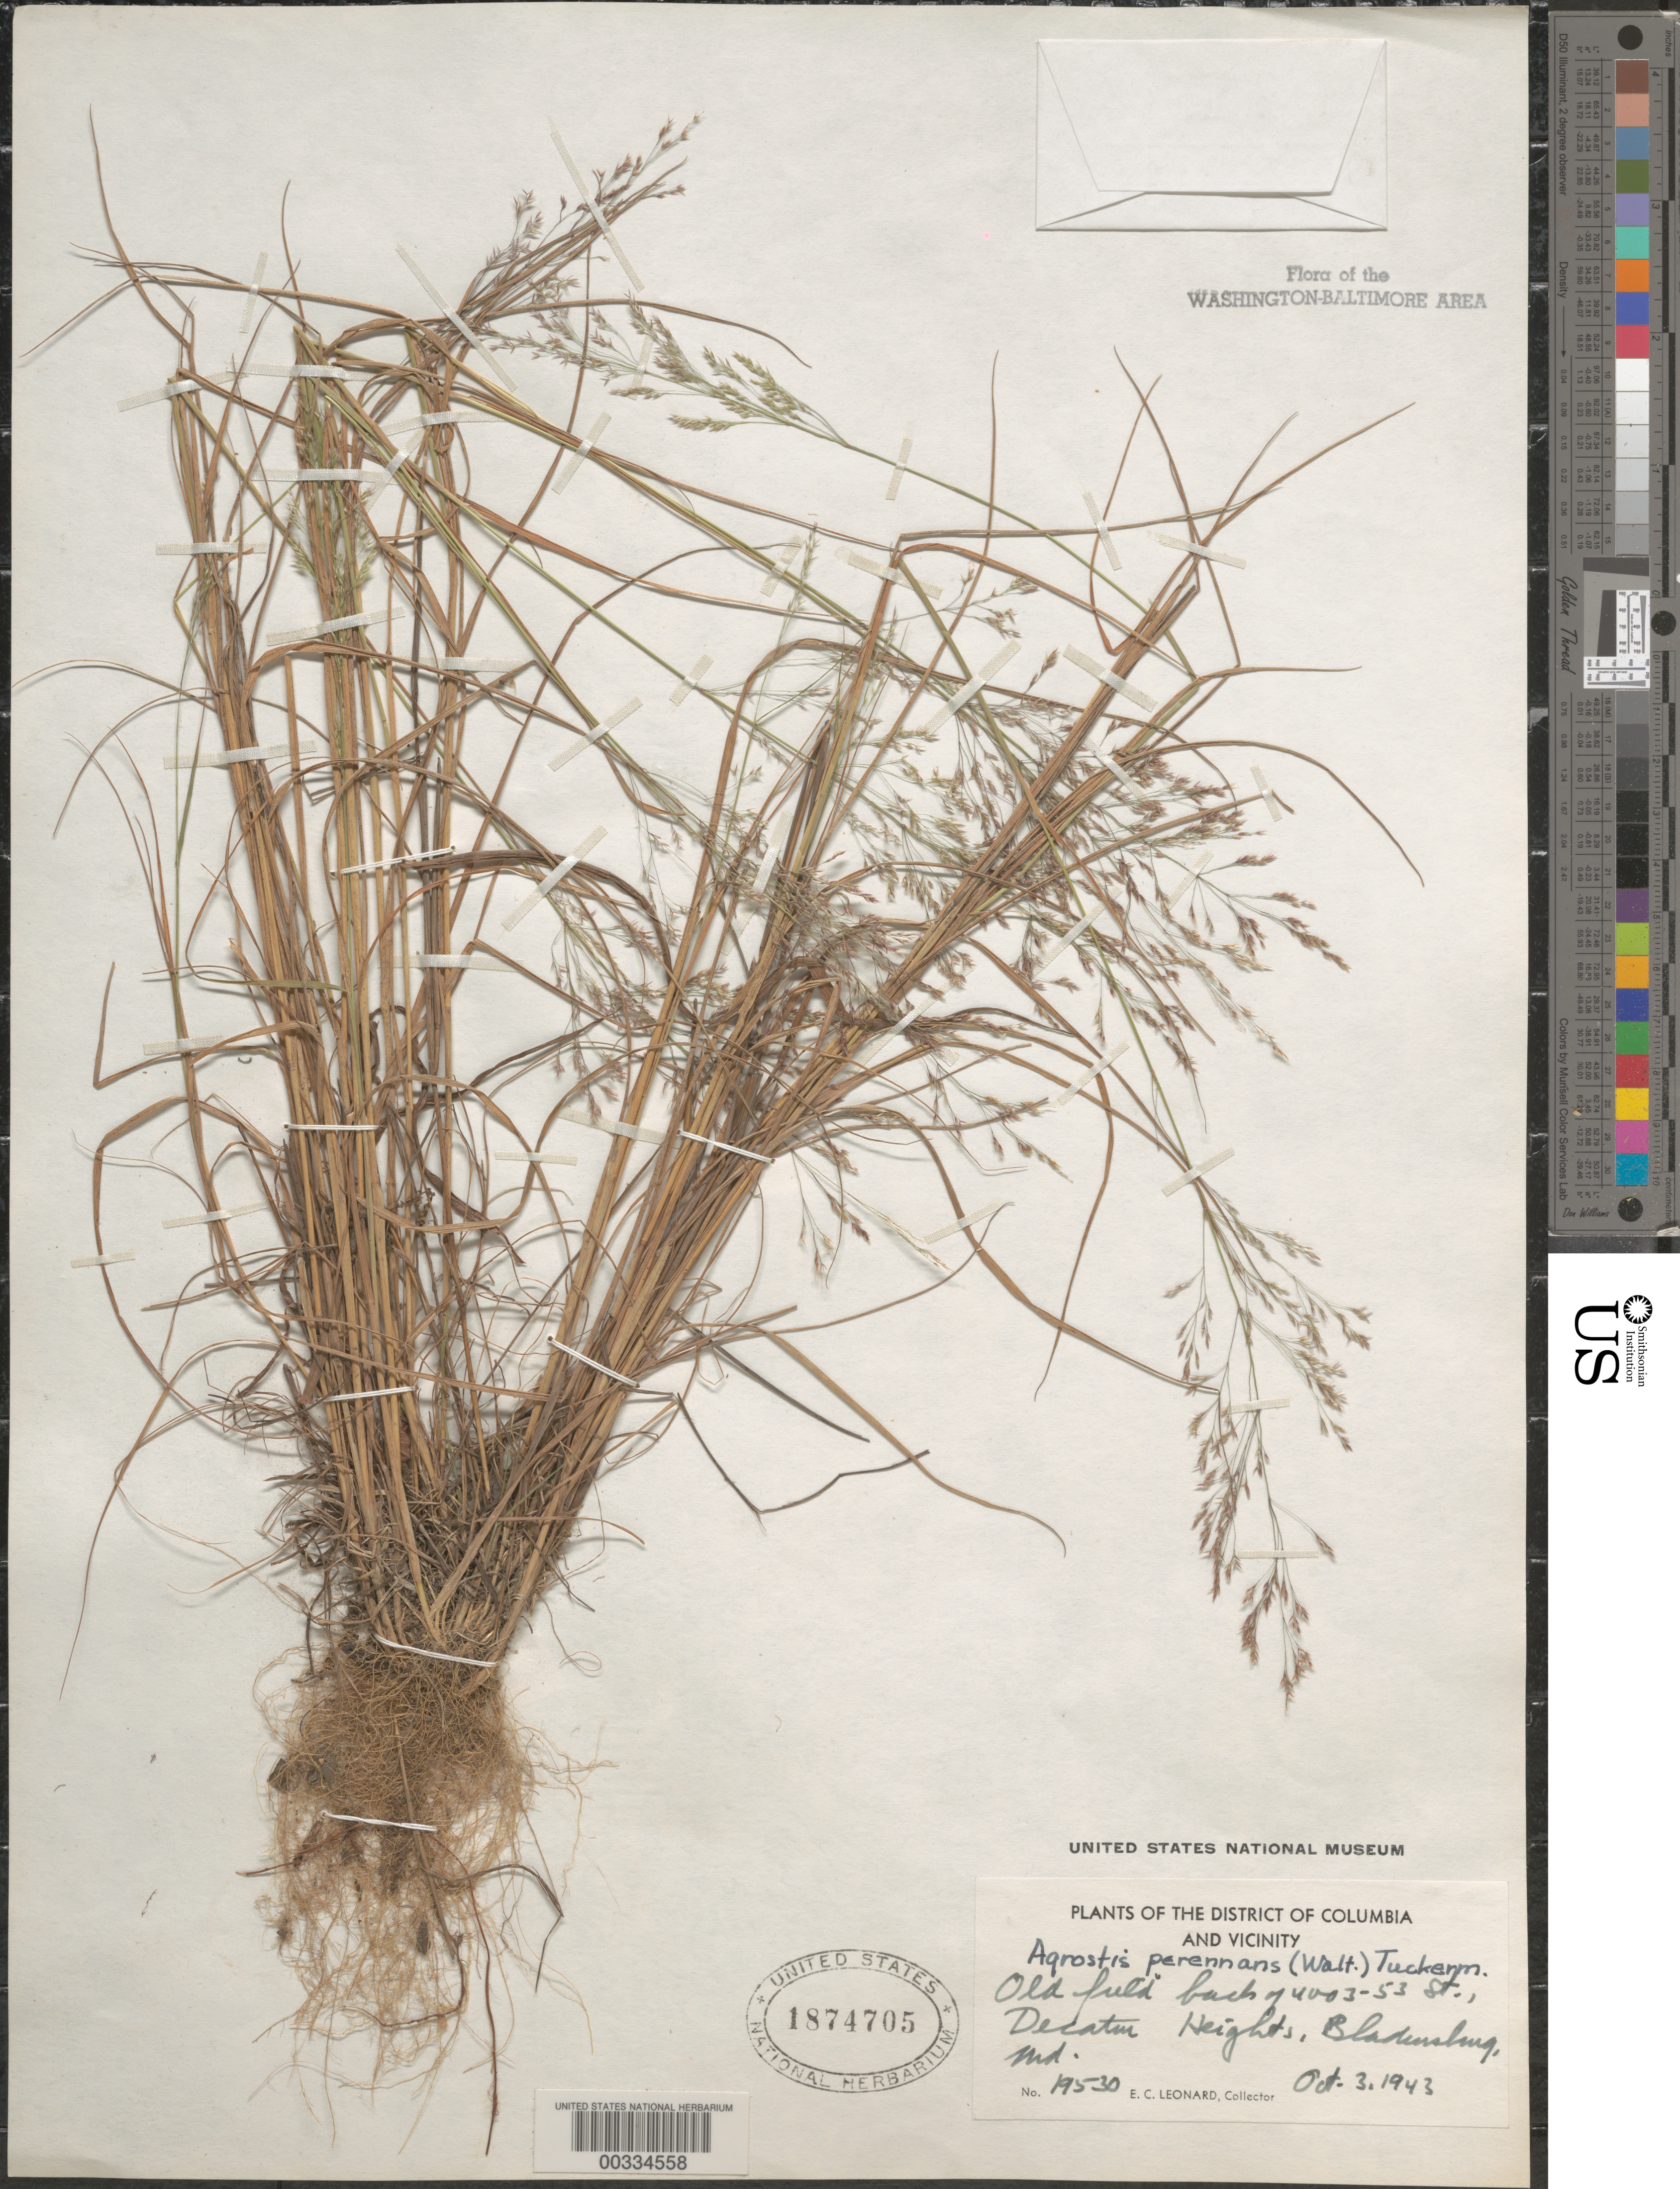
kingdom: Plantae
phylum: Tracheophyta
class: Liliopsida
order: Poales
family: Poaceae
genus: Agrostis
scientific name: Agrostis perennans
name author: (Walter) Tuck.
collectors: E. C. Leonard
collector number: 19530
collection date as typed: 03 Oct 1943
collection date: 1943-10-03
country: United States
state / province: Maryland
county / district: Prince George's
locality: Decatur Heights, Bladensburg, 4003 53rd Street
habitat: Old field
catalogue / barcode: US 1874705